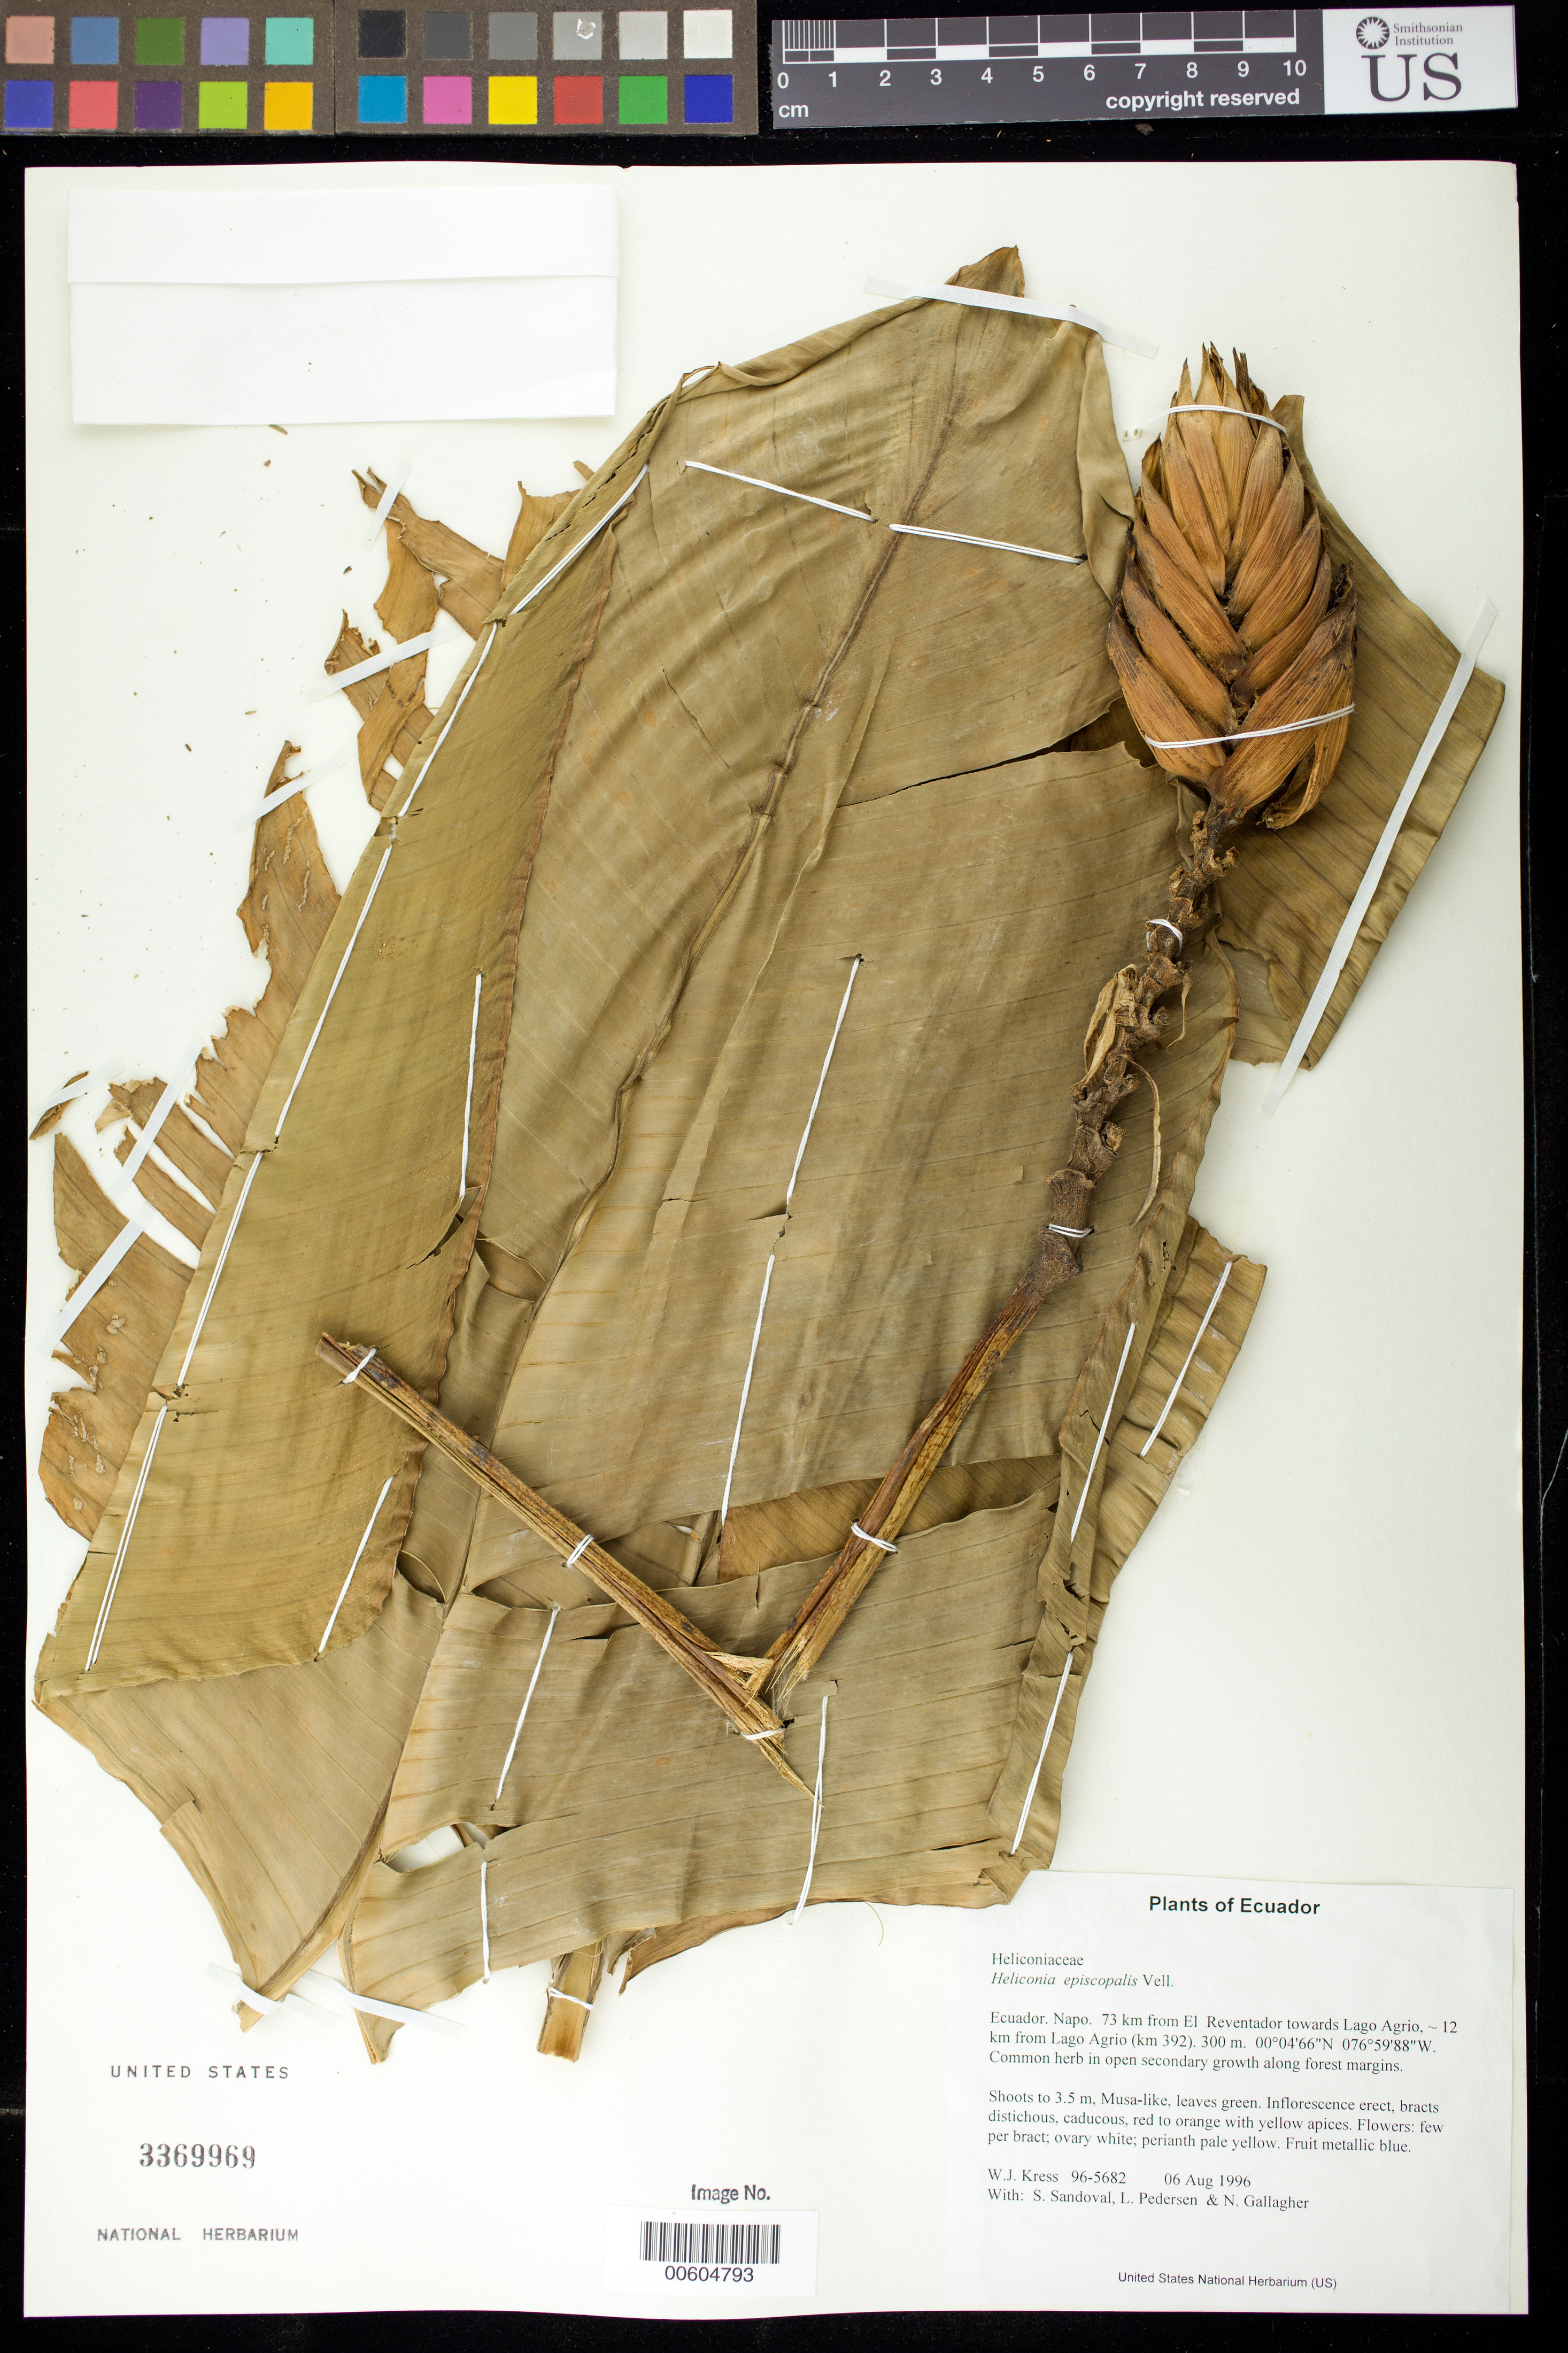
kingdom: Plantae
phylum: Tracheophyta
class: Liliopsida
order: Zingiberales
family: Heliconiaceae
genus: Heliconia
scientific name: Heliconia episcopalis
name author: Vell.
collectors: W. J. Kress, S. Sandoval, L. Pedersen & N. L. Gallagher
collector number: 96-5682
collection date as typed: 06 Aug 1996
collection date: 1996-08-06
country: Ecuador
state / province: Napo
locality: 73 km from El Reventador towards Lago Agrio, ~ 12 km from Lago Agrio (km 392).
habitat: Common herb in open secondary growth along forest margins.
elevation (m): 300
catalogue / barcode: US 3369969